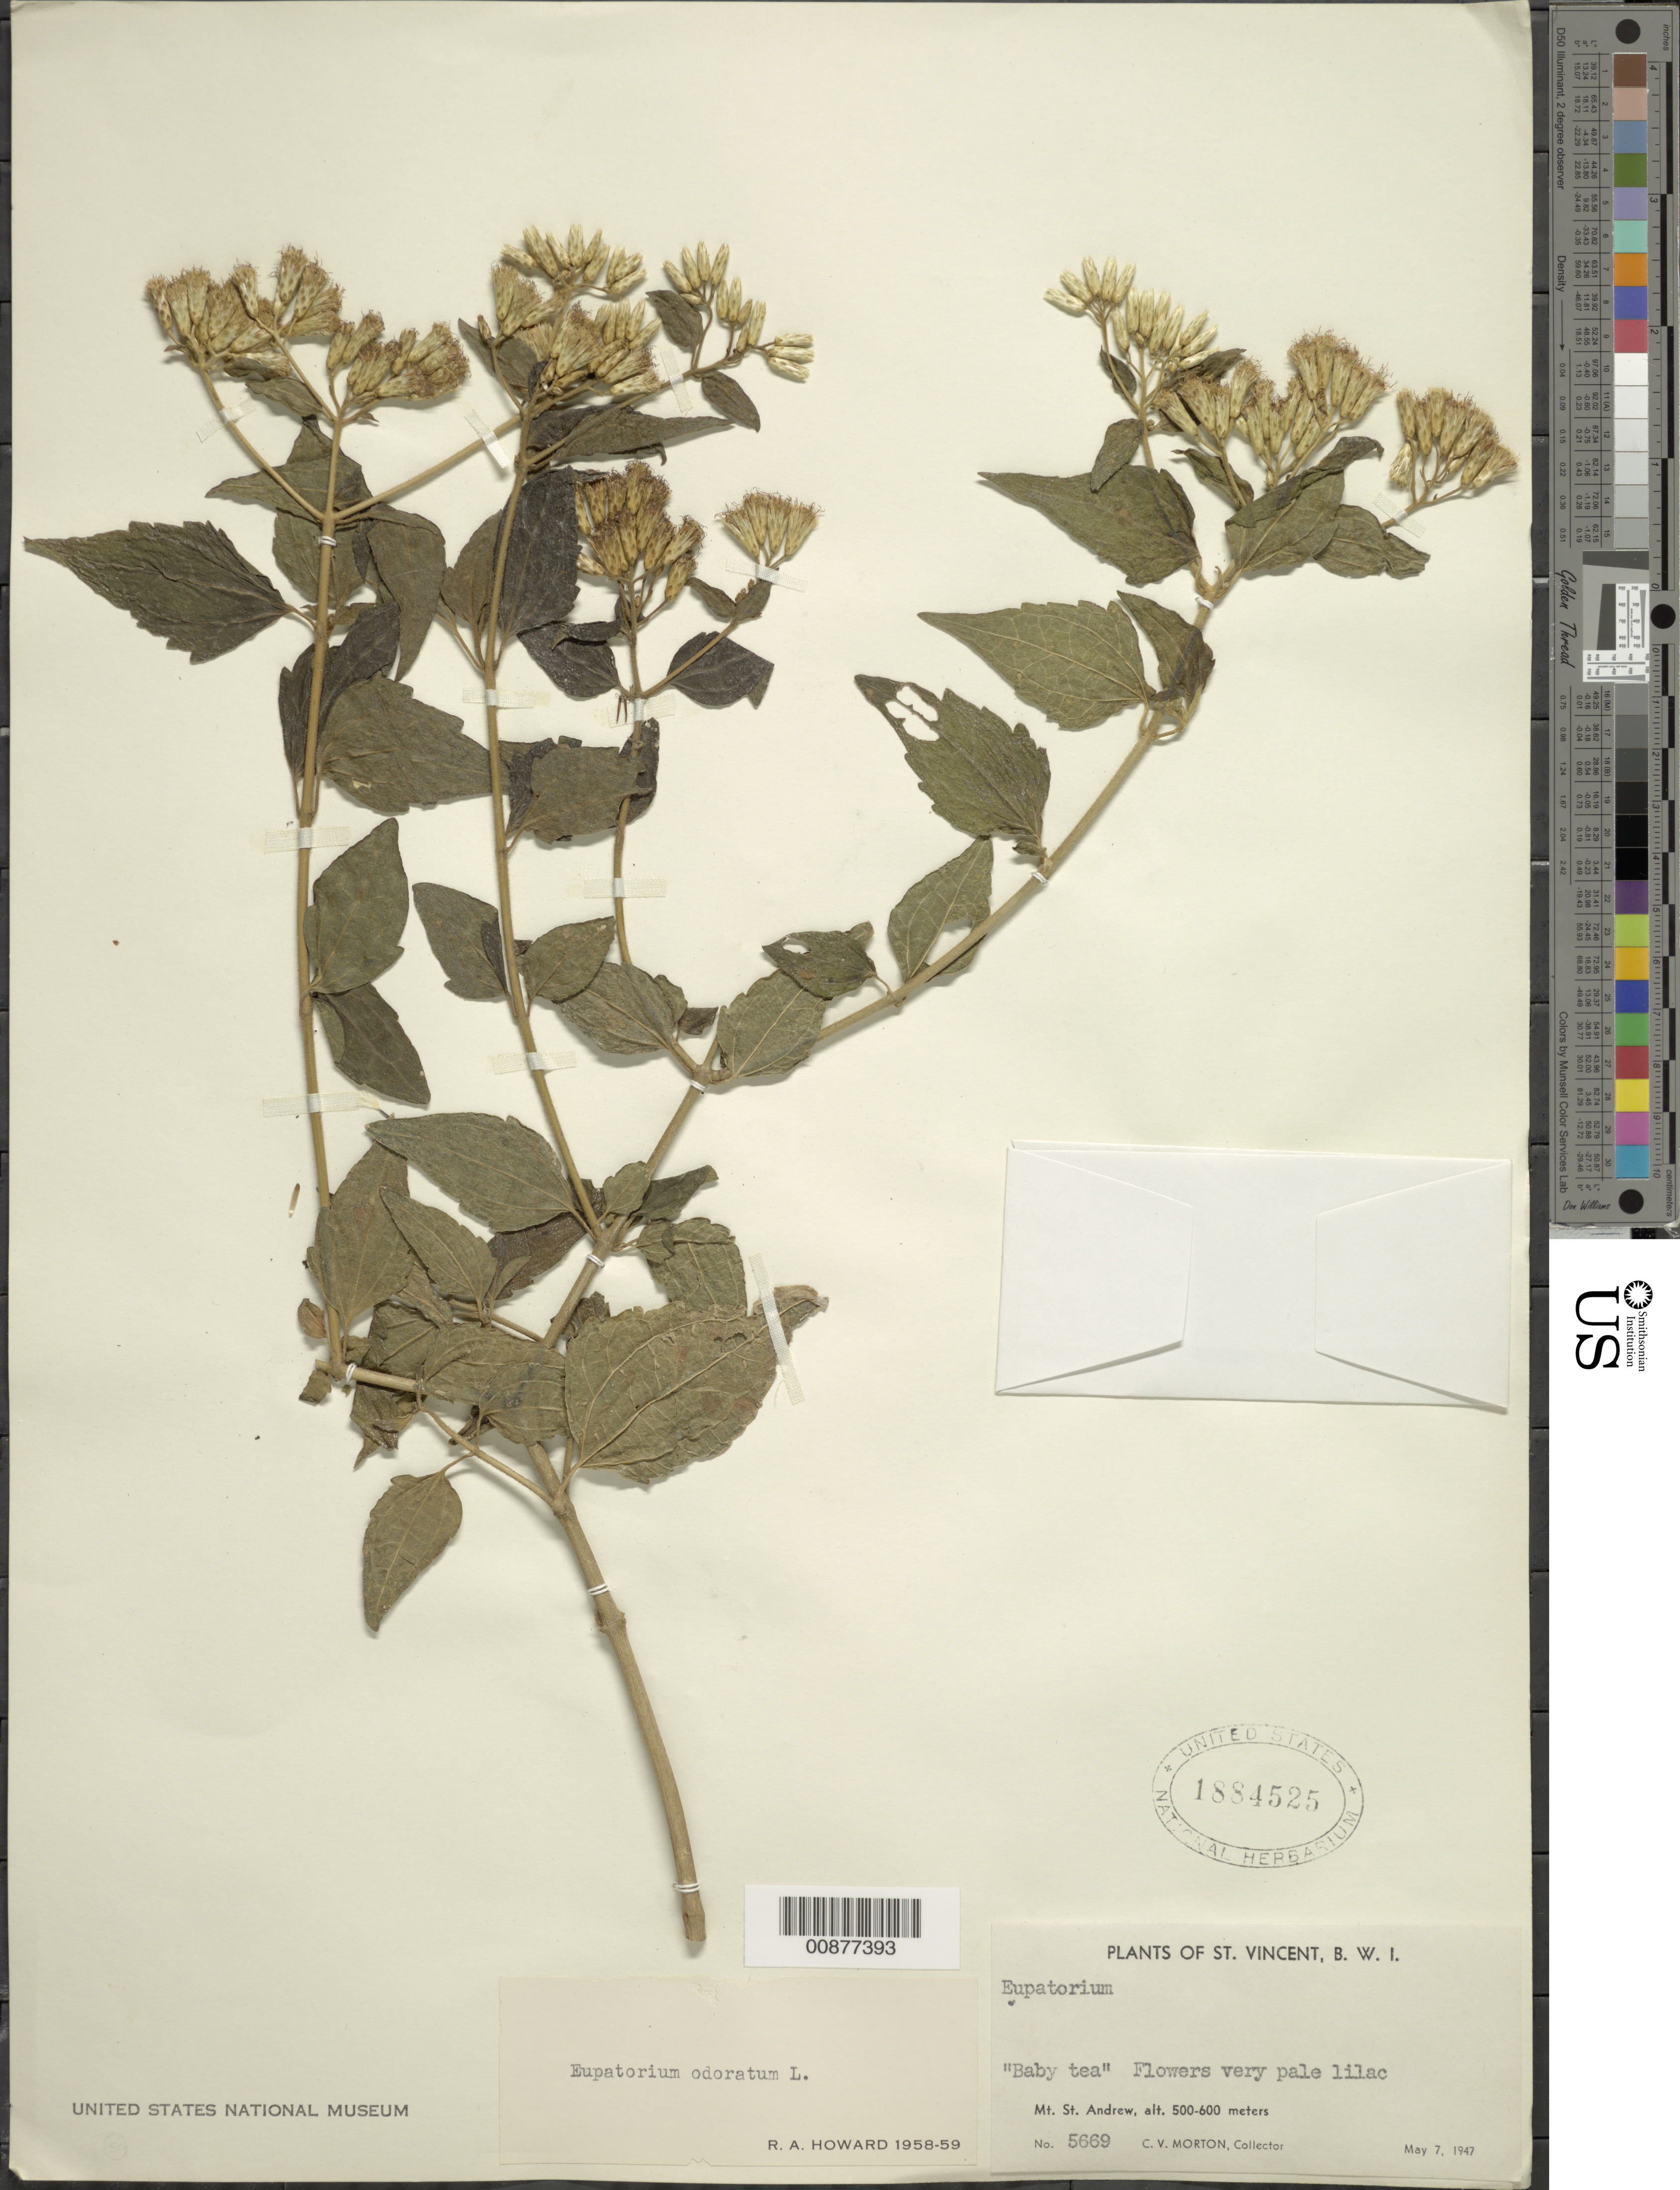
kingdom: Plantae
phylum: Tracheophyta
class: Magnoliopsida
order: Asterales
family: Asteraceae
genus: Chromolaena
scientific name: Chromolaena odorata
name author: (L.) R.M. King & H. Rob.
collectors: C. V. Morton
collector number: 5669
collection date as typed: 07 May 1947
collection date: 1947-05-07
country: St. Vincent - Grenadines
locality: Mt. St. Andrew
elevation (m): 500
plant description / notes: Common name: Baby tea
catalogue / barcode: US 1884525